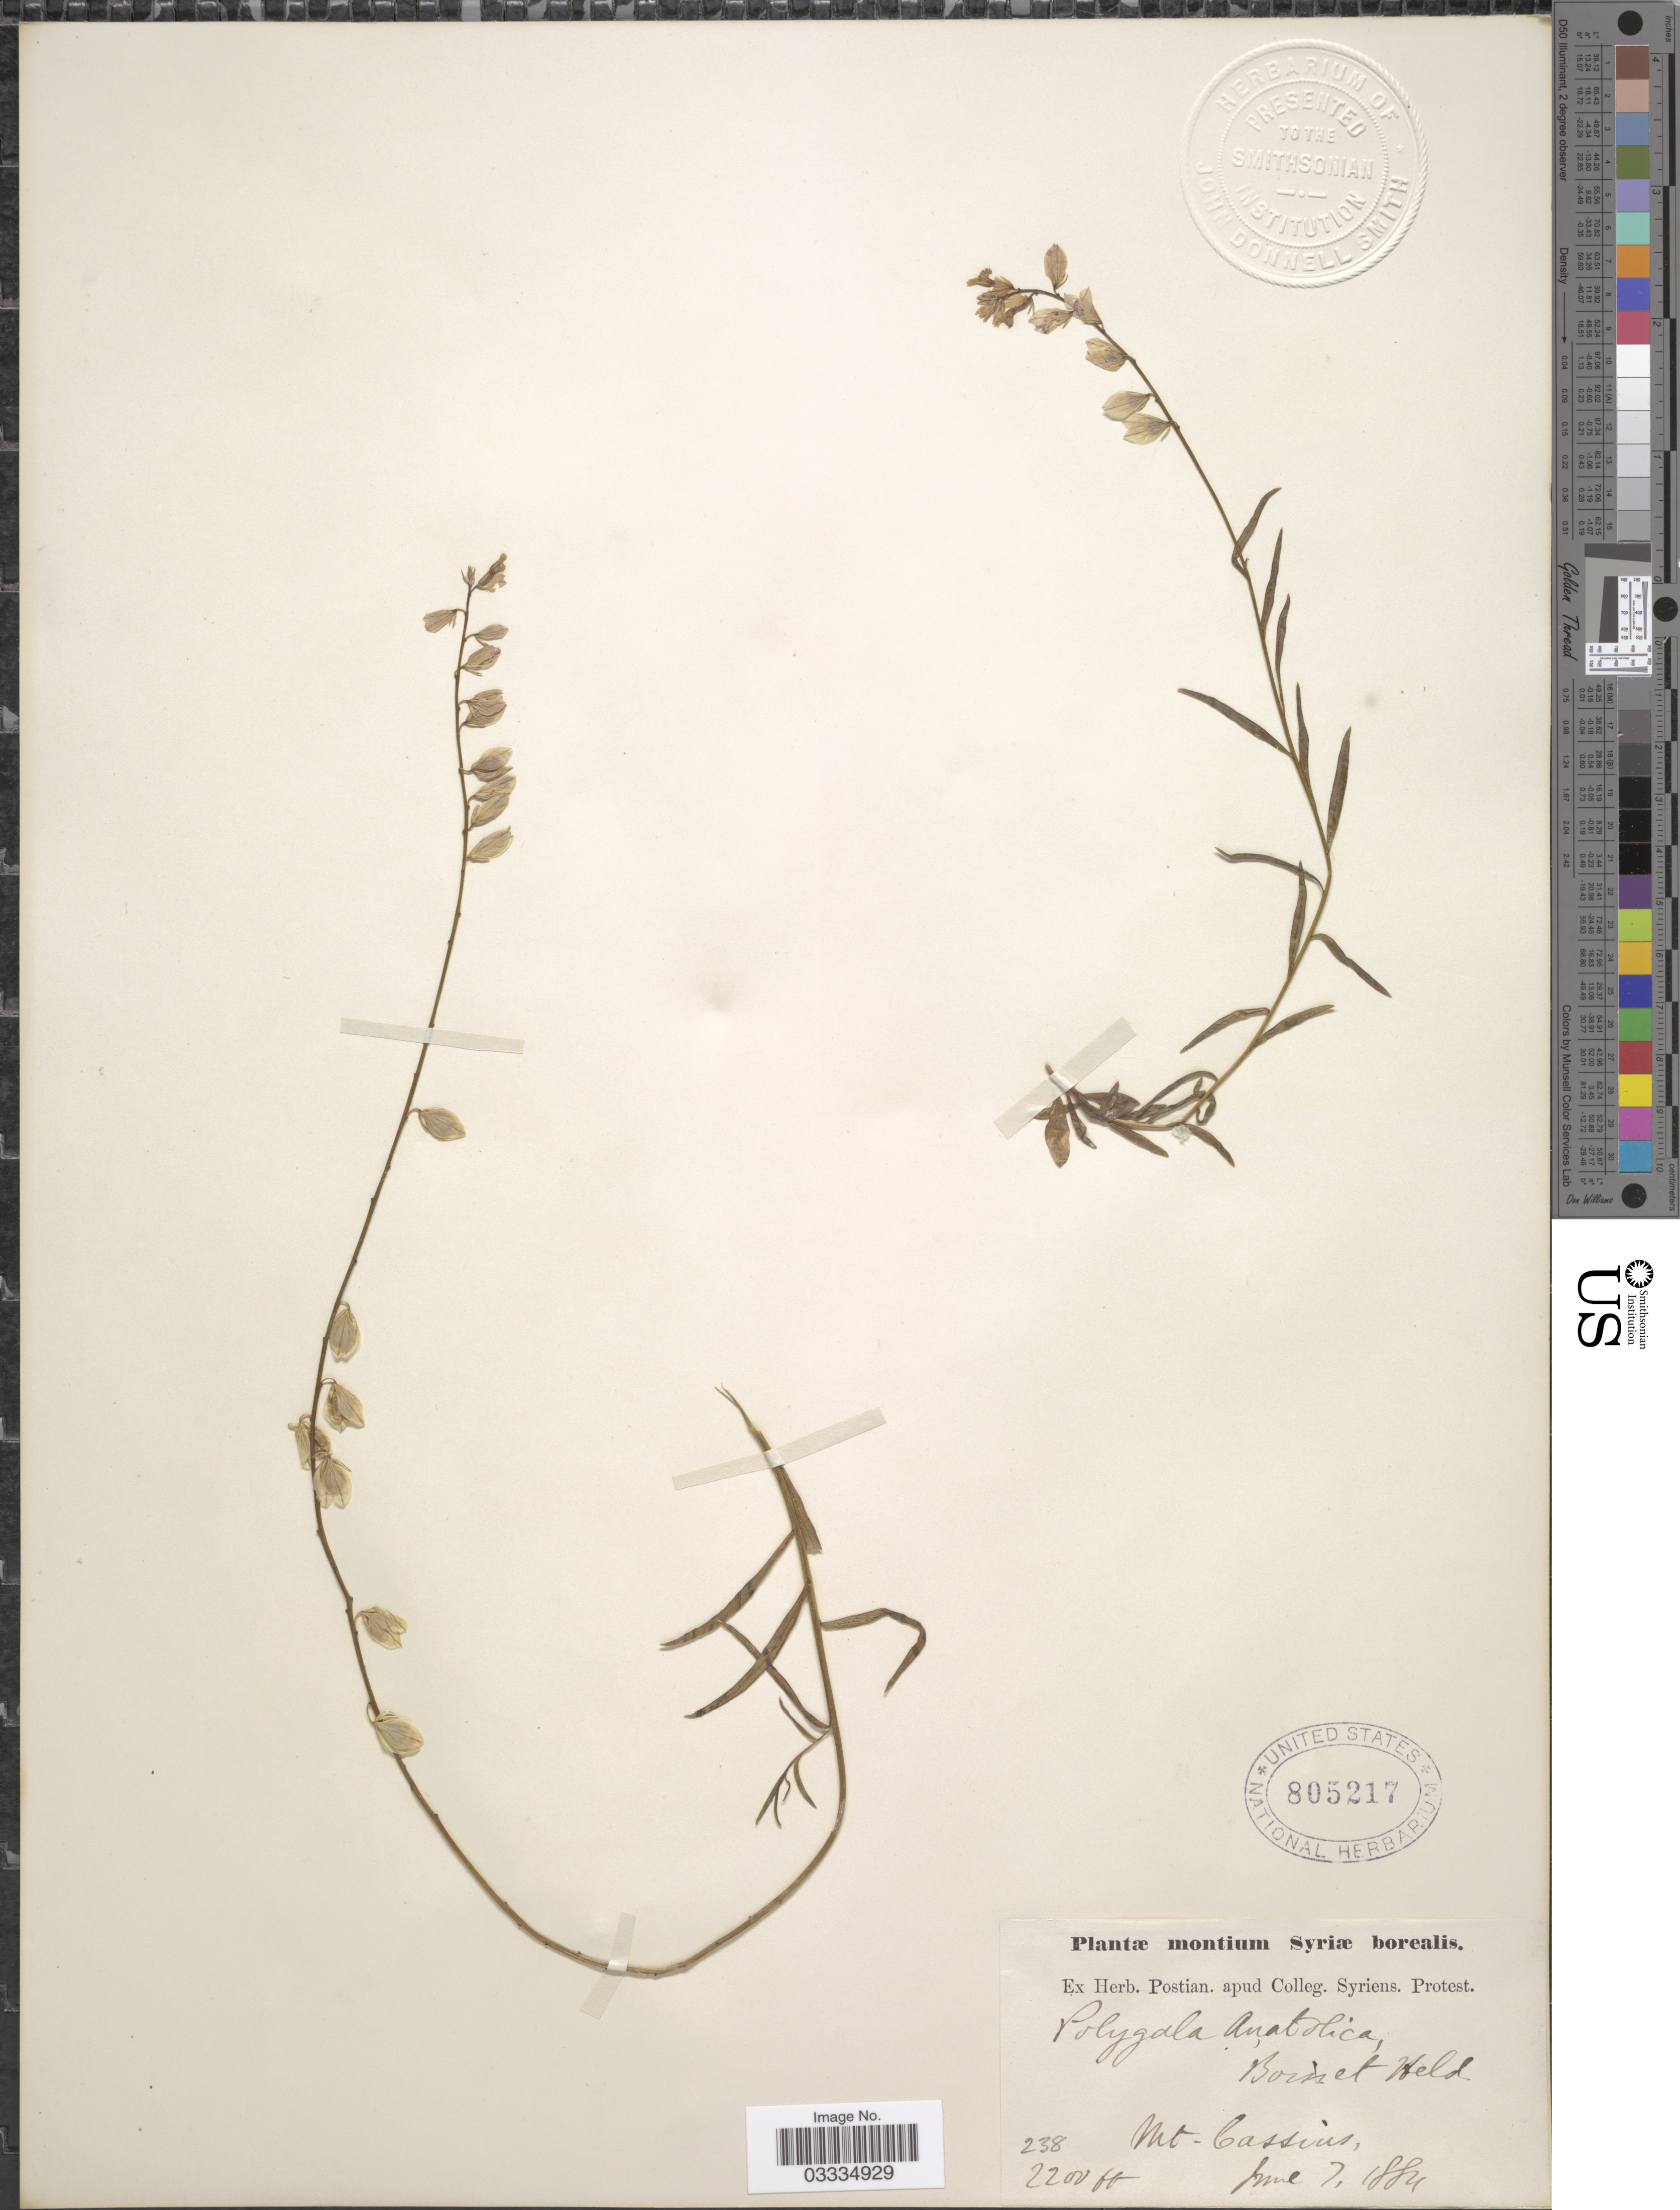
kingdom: Plantae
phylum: Tracheophyta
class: Magnoliopsida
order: Fabales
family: Polygalaceae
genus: Polygala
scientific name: Polygala anatolica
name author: Boiss. & Heldr.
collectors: ex herb. Postian. apud Colleg. Syriens. Protest. USE "Fannie P. A. Shepard" (10308853) AS PRIMARY COLLECTOR INSTEAD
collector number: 238?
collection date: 1884-06-07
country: Syria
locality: Montium Syriæ borealis. Mt. Cassius.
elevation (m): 671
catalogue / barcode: US 805217